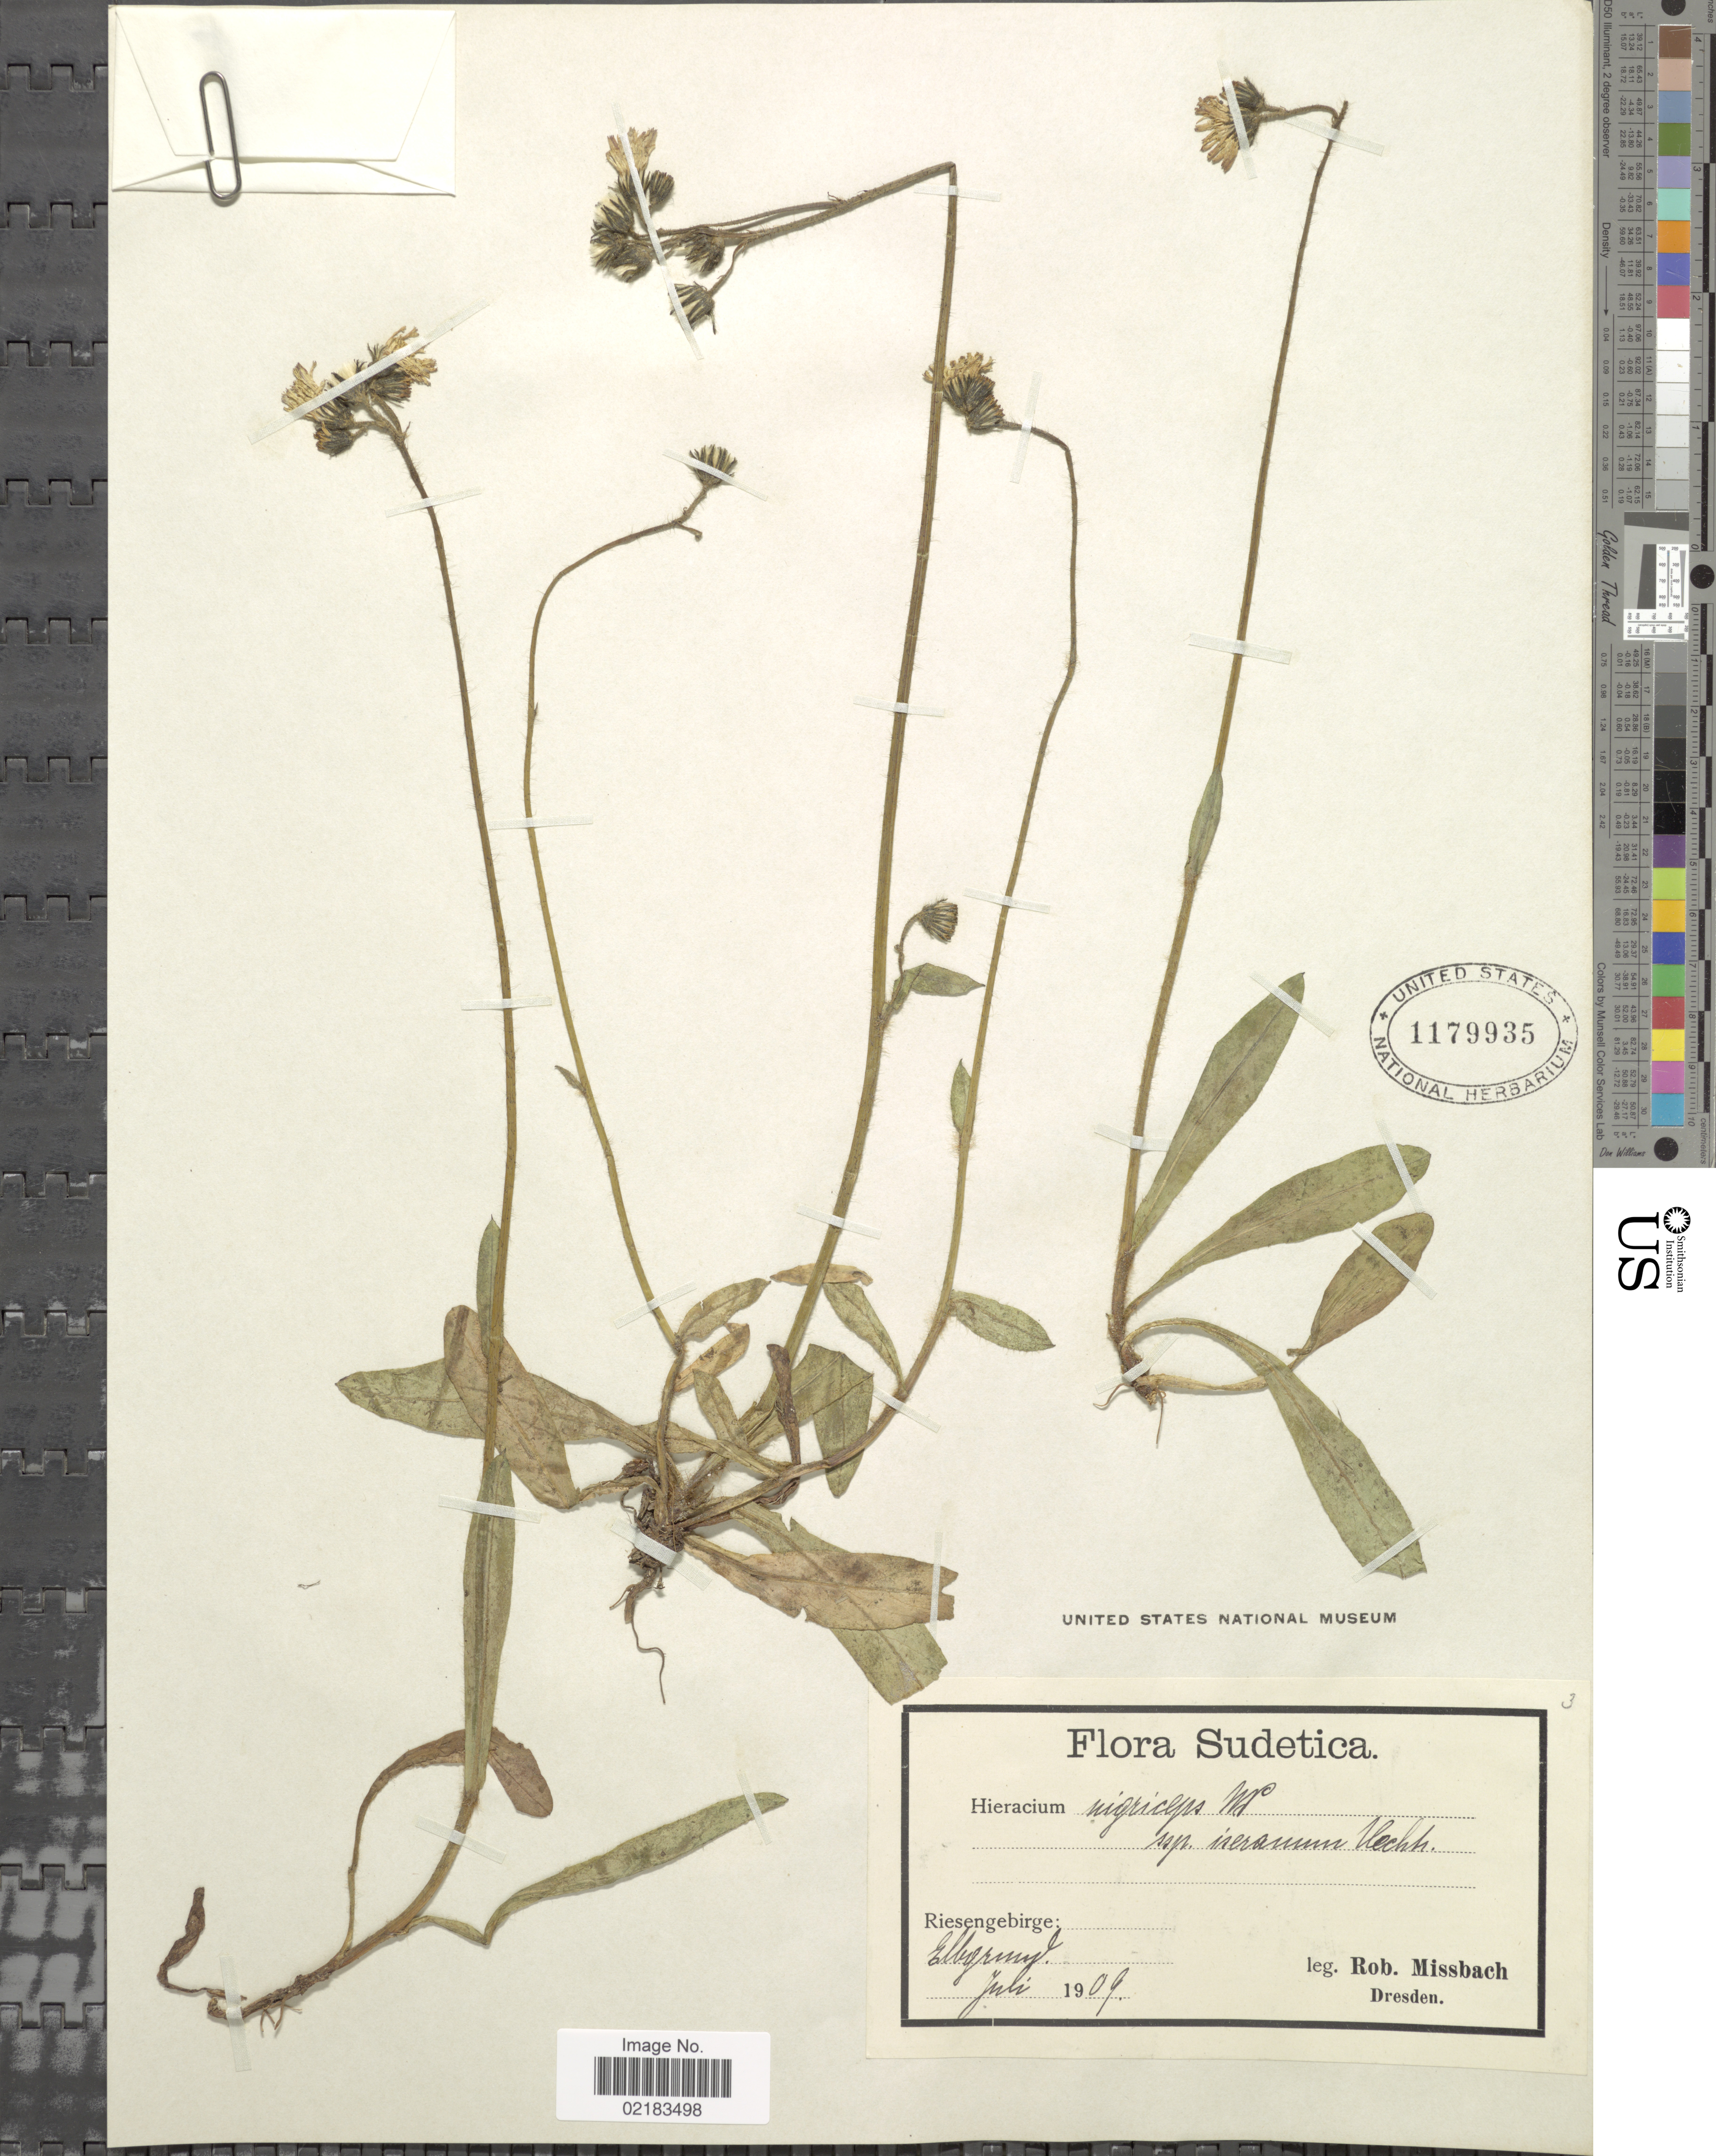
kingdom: Plantae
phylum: Tracheophyta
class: Magnoliopsida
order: Asterales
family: Asteraceae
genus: Hieracium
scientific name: Hieracium nigriceps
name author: Näg. & Peter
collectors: R. Missbach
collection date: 1909-07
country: Poland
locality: Riesengebirge, Ellgrmy [interpreted]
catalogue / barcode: US 1179935